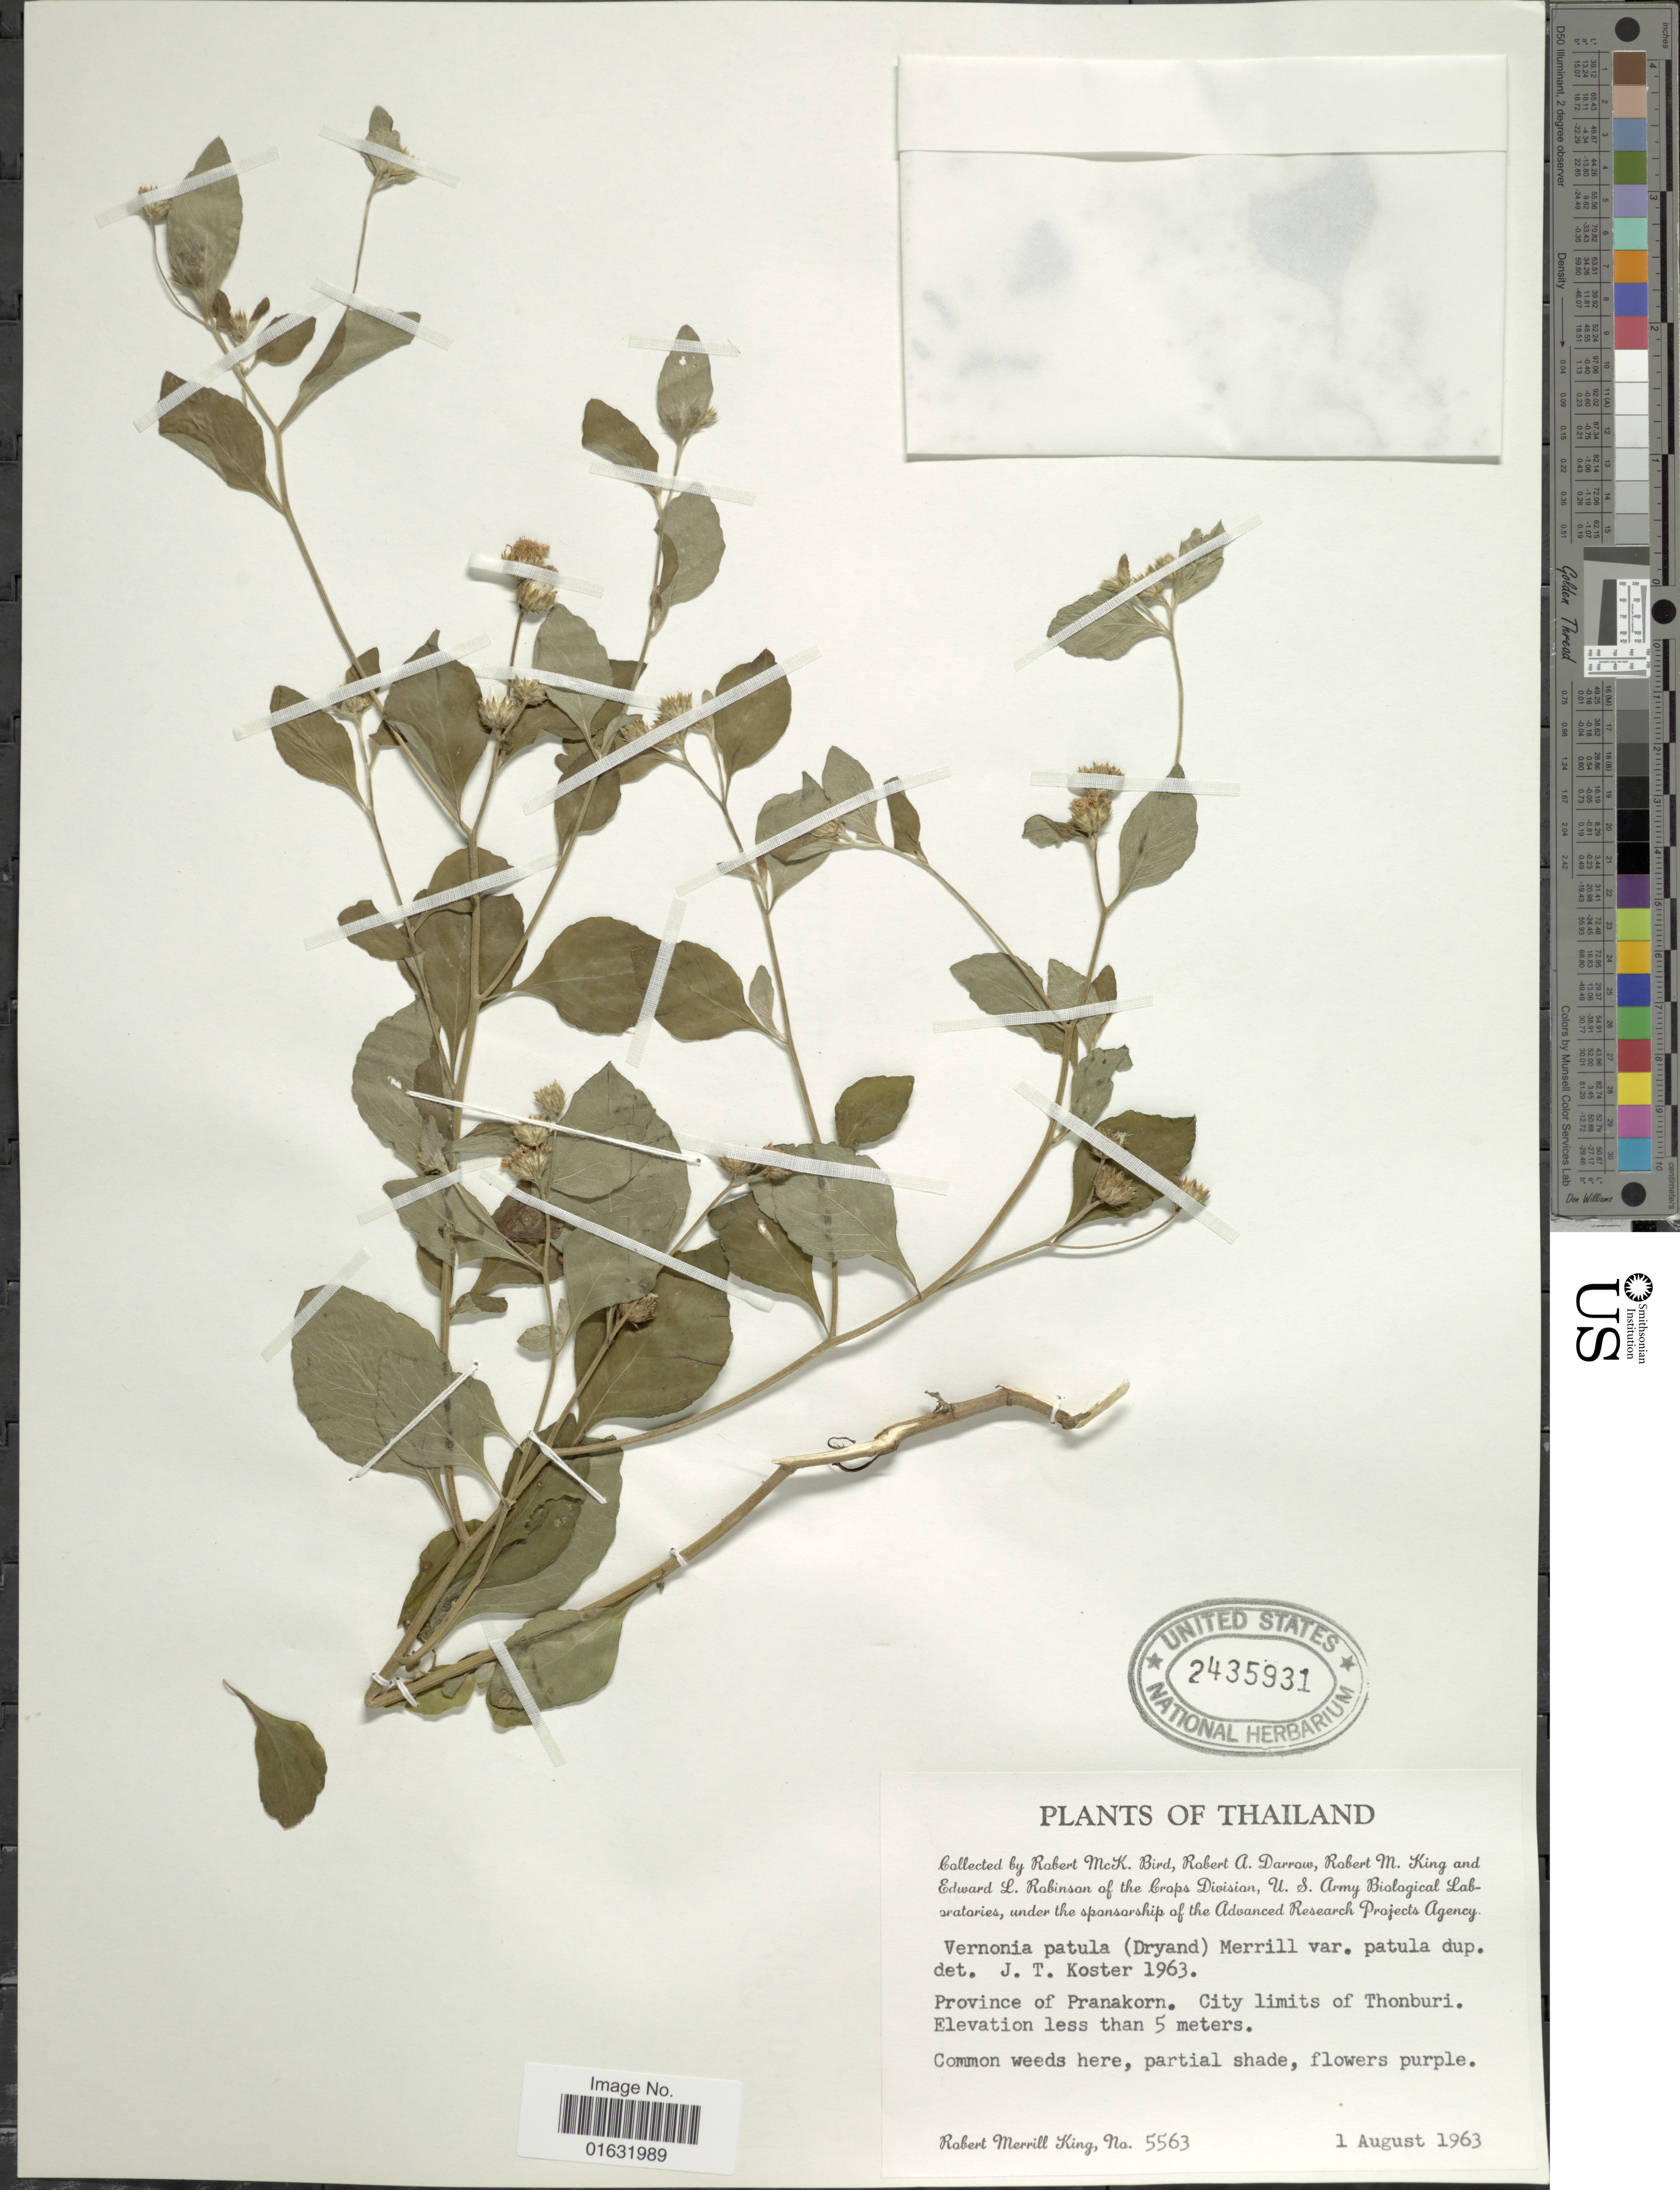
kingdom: Plantae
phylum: Tracheophyta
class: Magnoliopsida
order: Asterales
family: Asteraceae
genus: Cyanthillium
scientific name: Cyanthillium patulum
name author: (Aiton) H. Rob.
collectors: R. M. King, R. M. Bird, R. A. Darrow & E. L. Robinson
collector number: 5563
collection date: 1963-08-01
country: Thailand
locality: Thailand, Province of Pranakron, City limits of Thonburi.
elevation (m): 5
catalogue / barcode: US 2435931